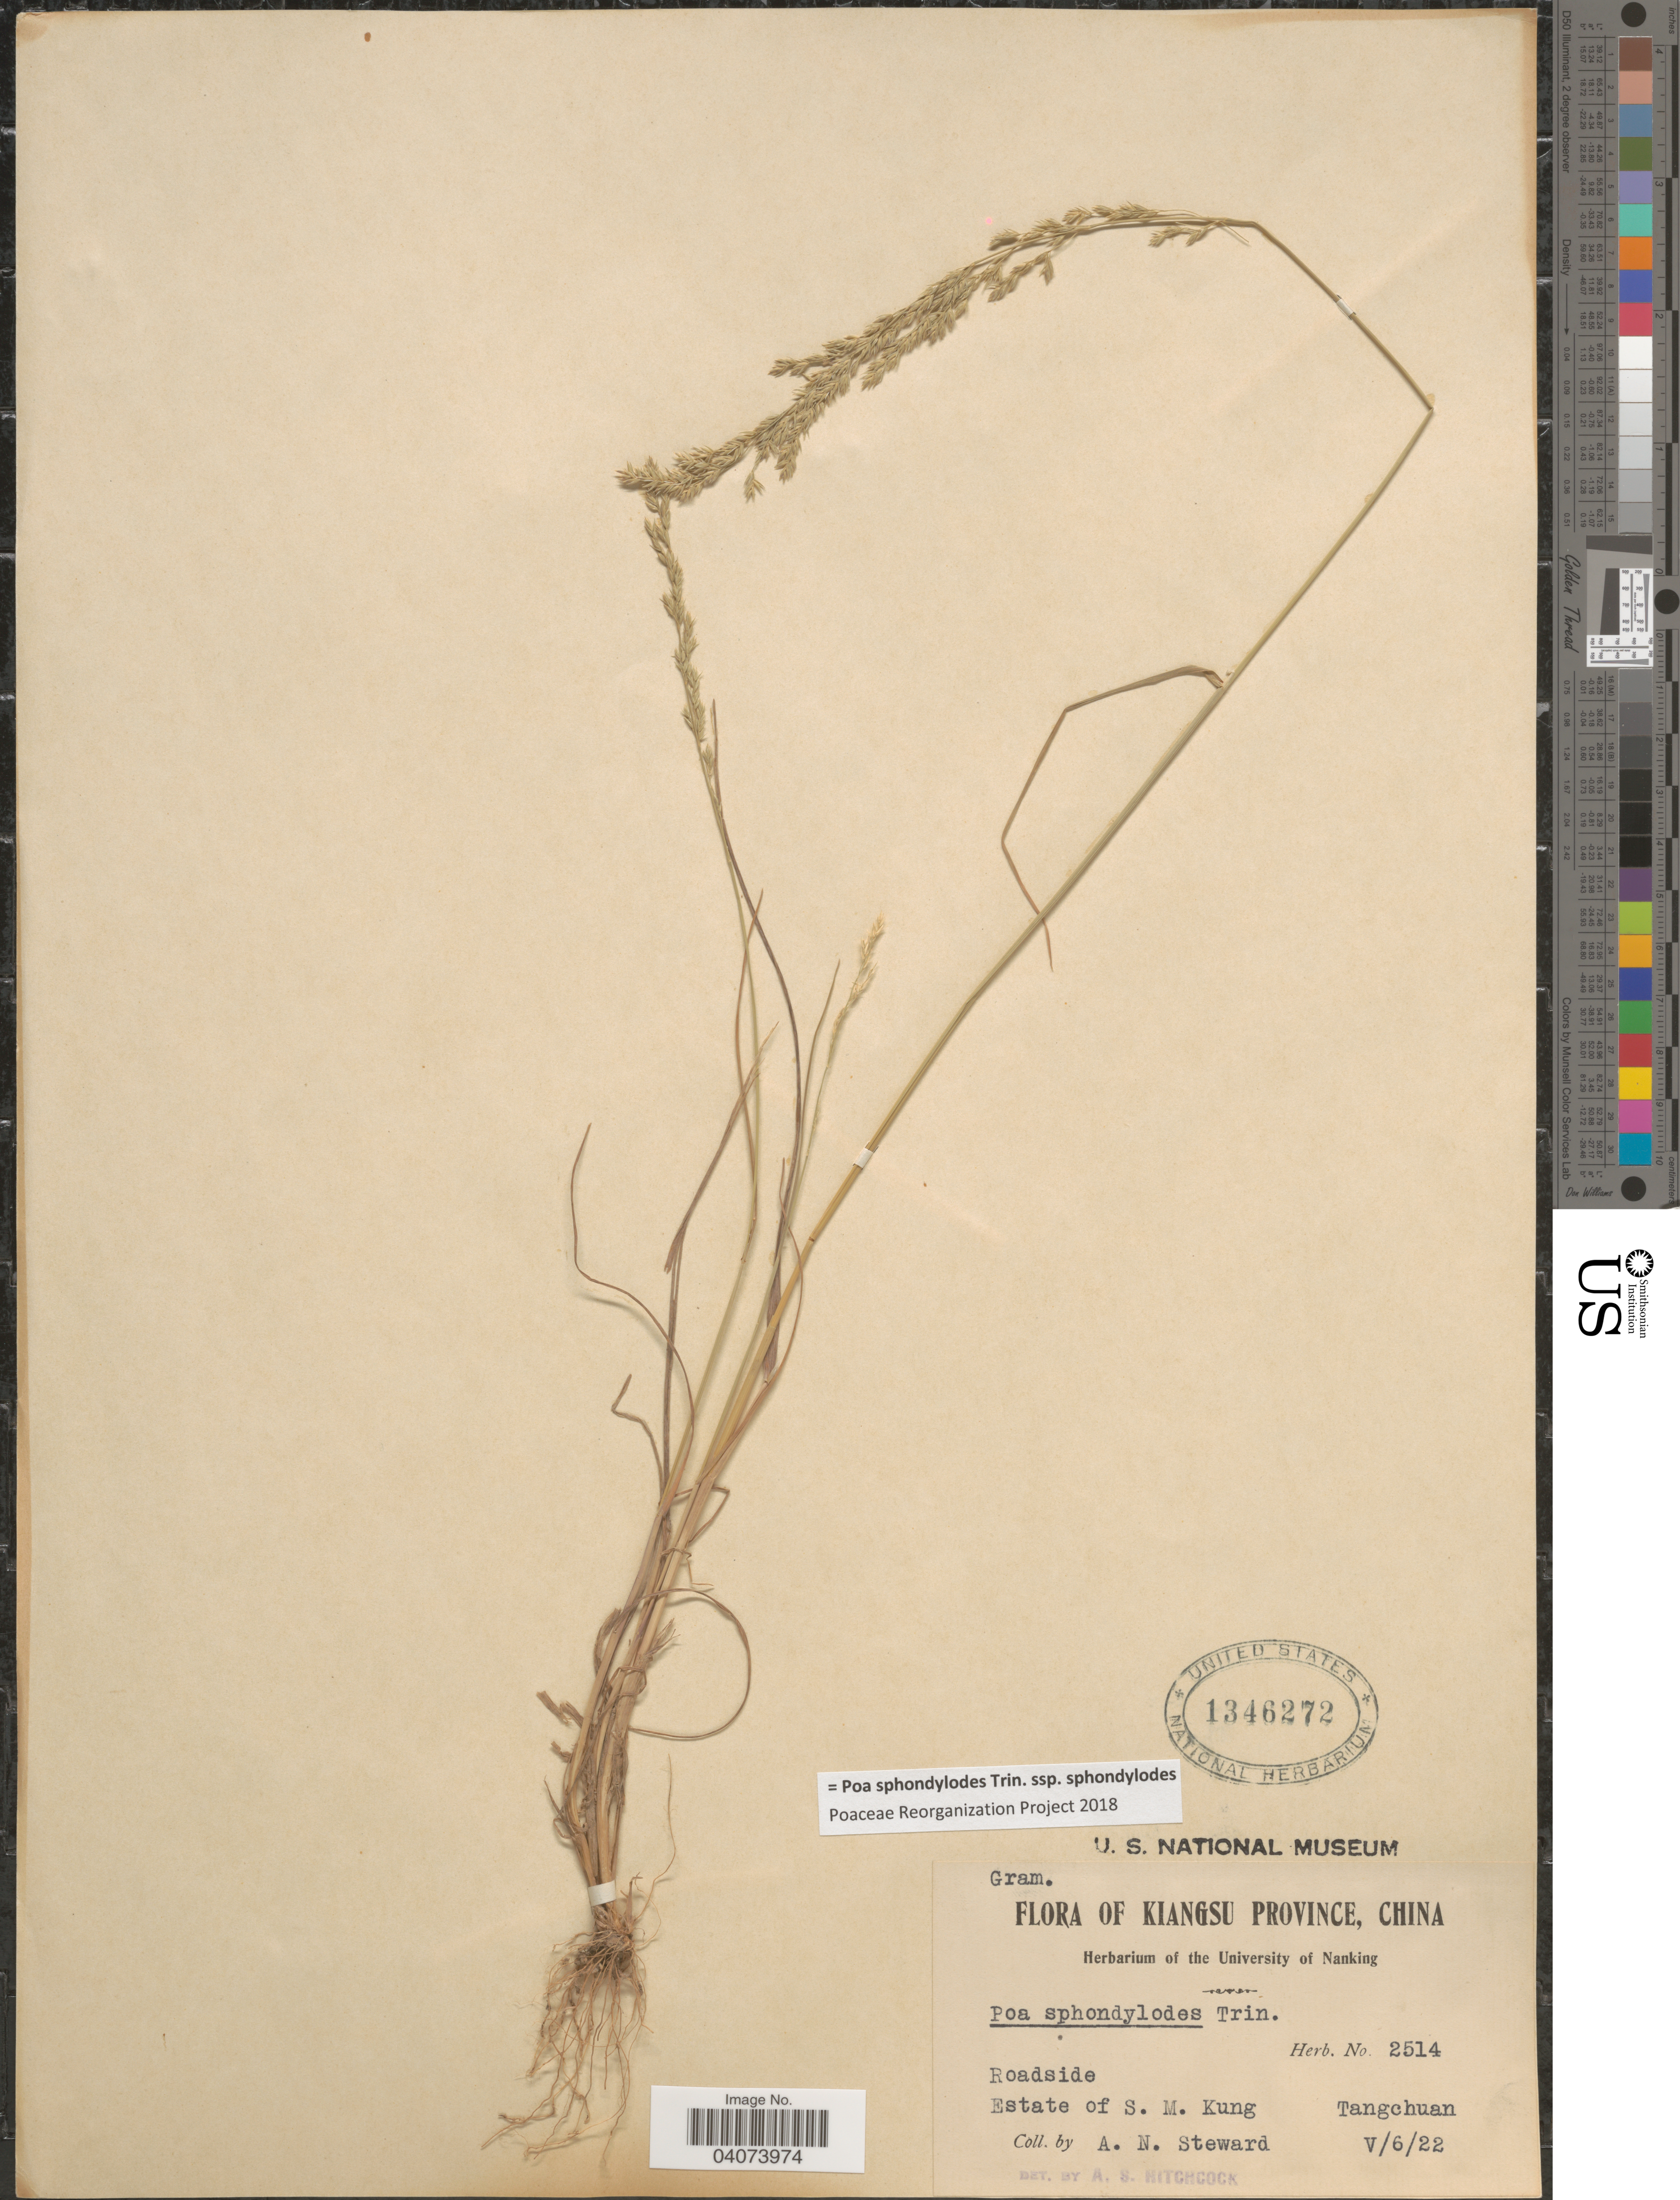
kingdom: Plantae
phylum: Tracheophyta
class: Liliopsida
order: Poales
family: Poaceae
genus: Poa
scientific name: Poa sphondylodes subsp. sphondylodes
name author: Trin.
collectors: A. N. Steward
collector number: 2514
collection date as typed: Transcribed d/m/y: 6/5/22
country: China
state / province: Jiangsu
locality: Kiangsu Province. Roadside. Estate of S.M. Kung. Tangchuan.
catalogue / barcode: US 1346272